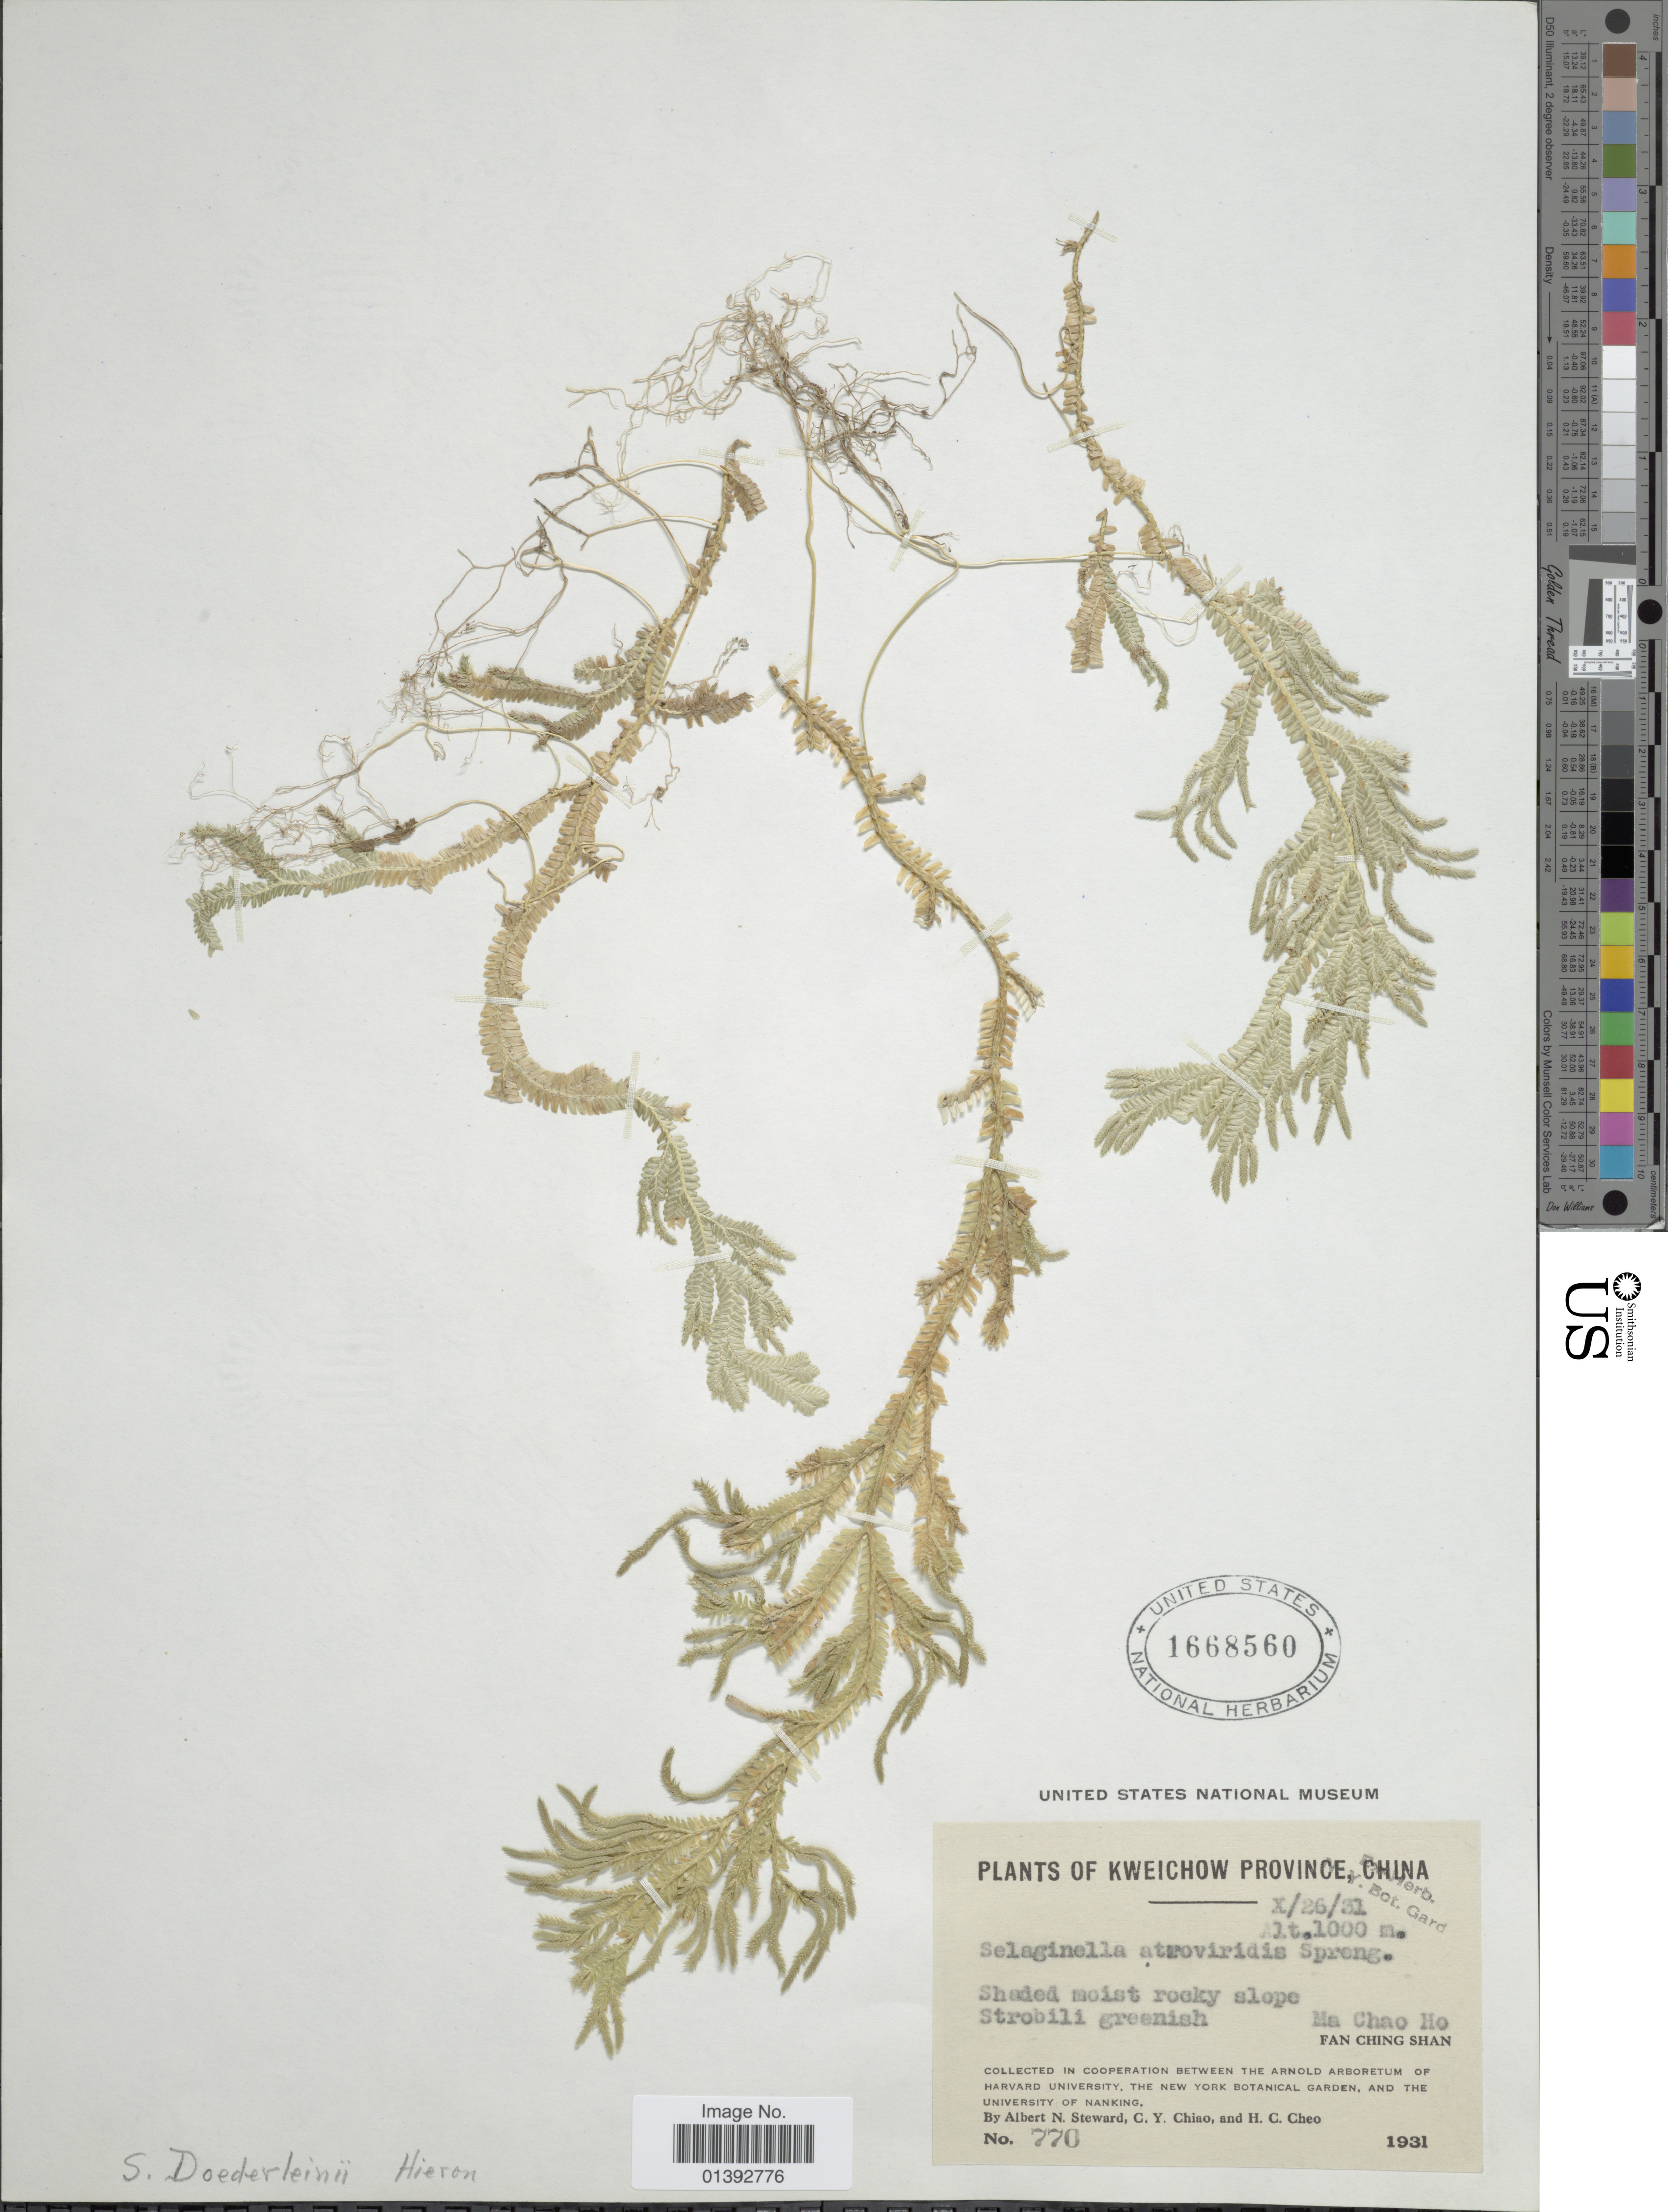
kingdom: Plantae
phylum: Tracheophyta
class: Lycopodiopsida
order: Selaginellales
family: Selaginellaceae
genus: Selaginella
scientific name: Selaginella doederleinii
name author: Hieron.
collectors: A. N. Steward, C. Y. Chiao & H. Cheo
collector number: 770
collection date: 1931-10-26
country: China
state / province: Guizhou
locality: Kweichow Province, Ma Chao Ho, Fan Ching Shan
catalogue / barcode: US 1668560